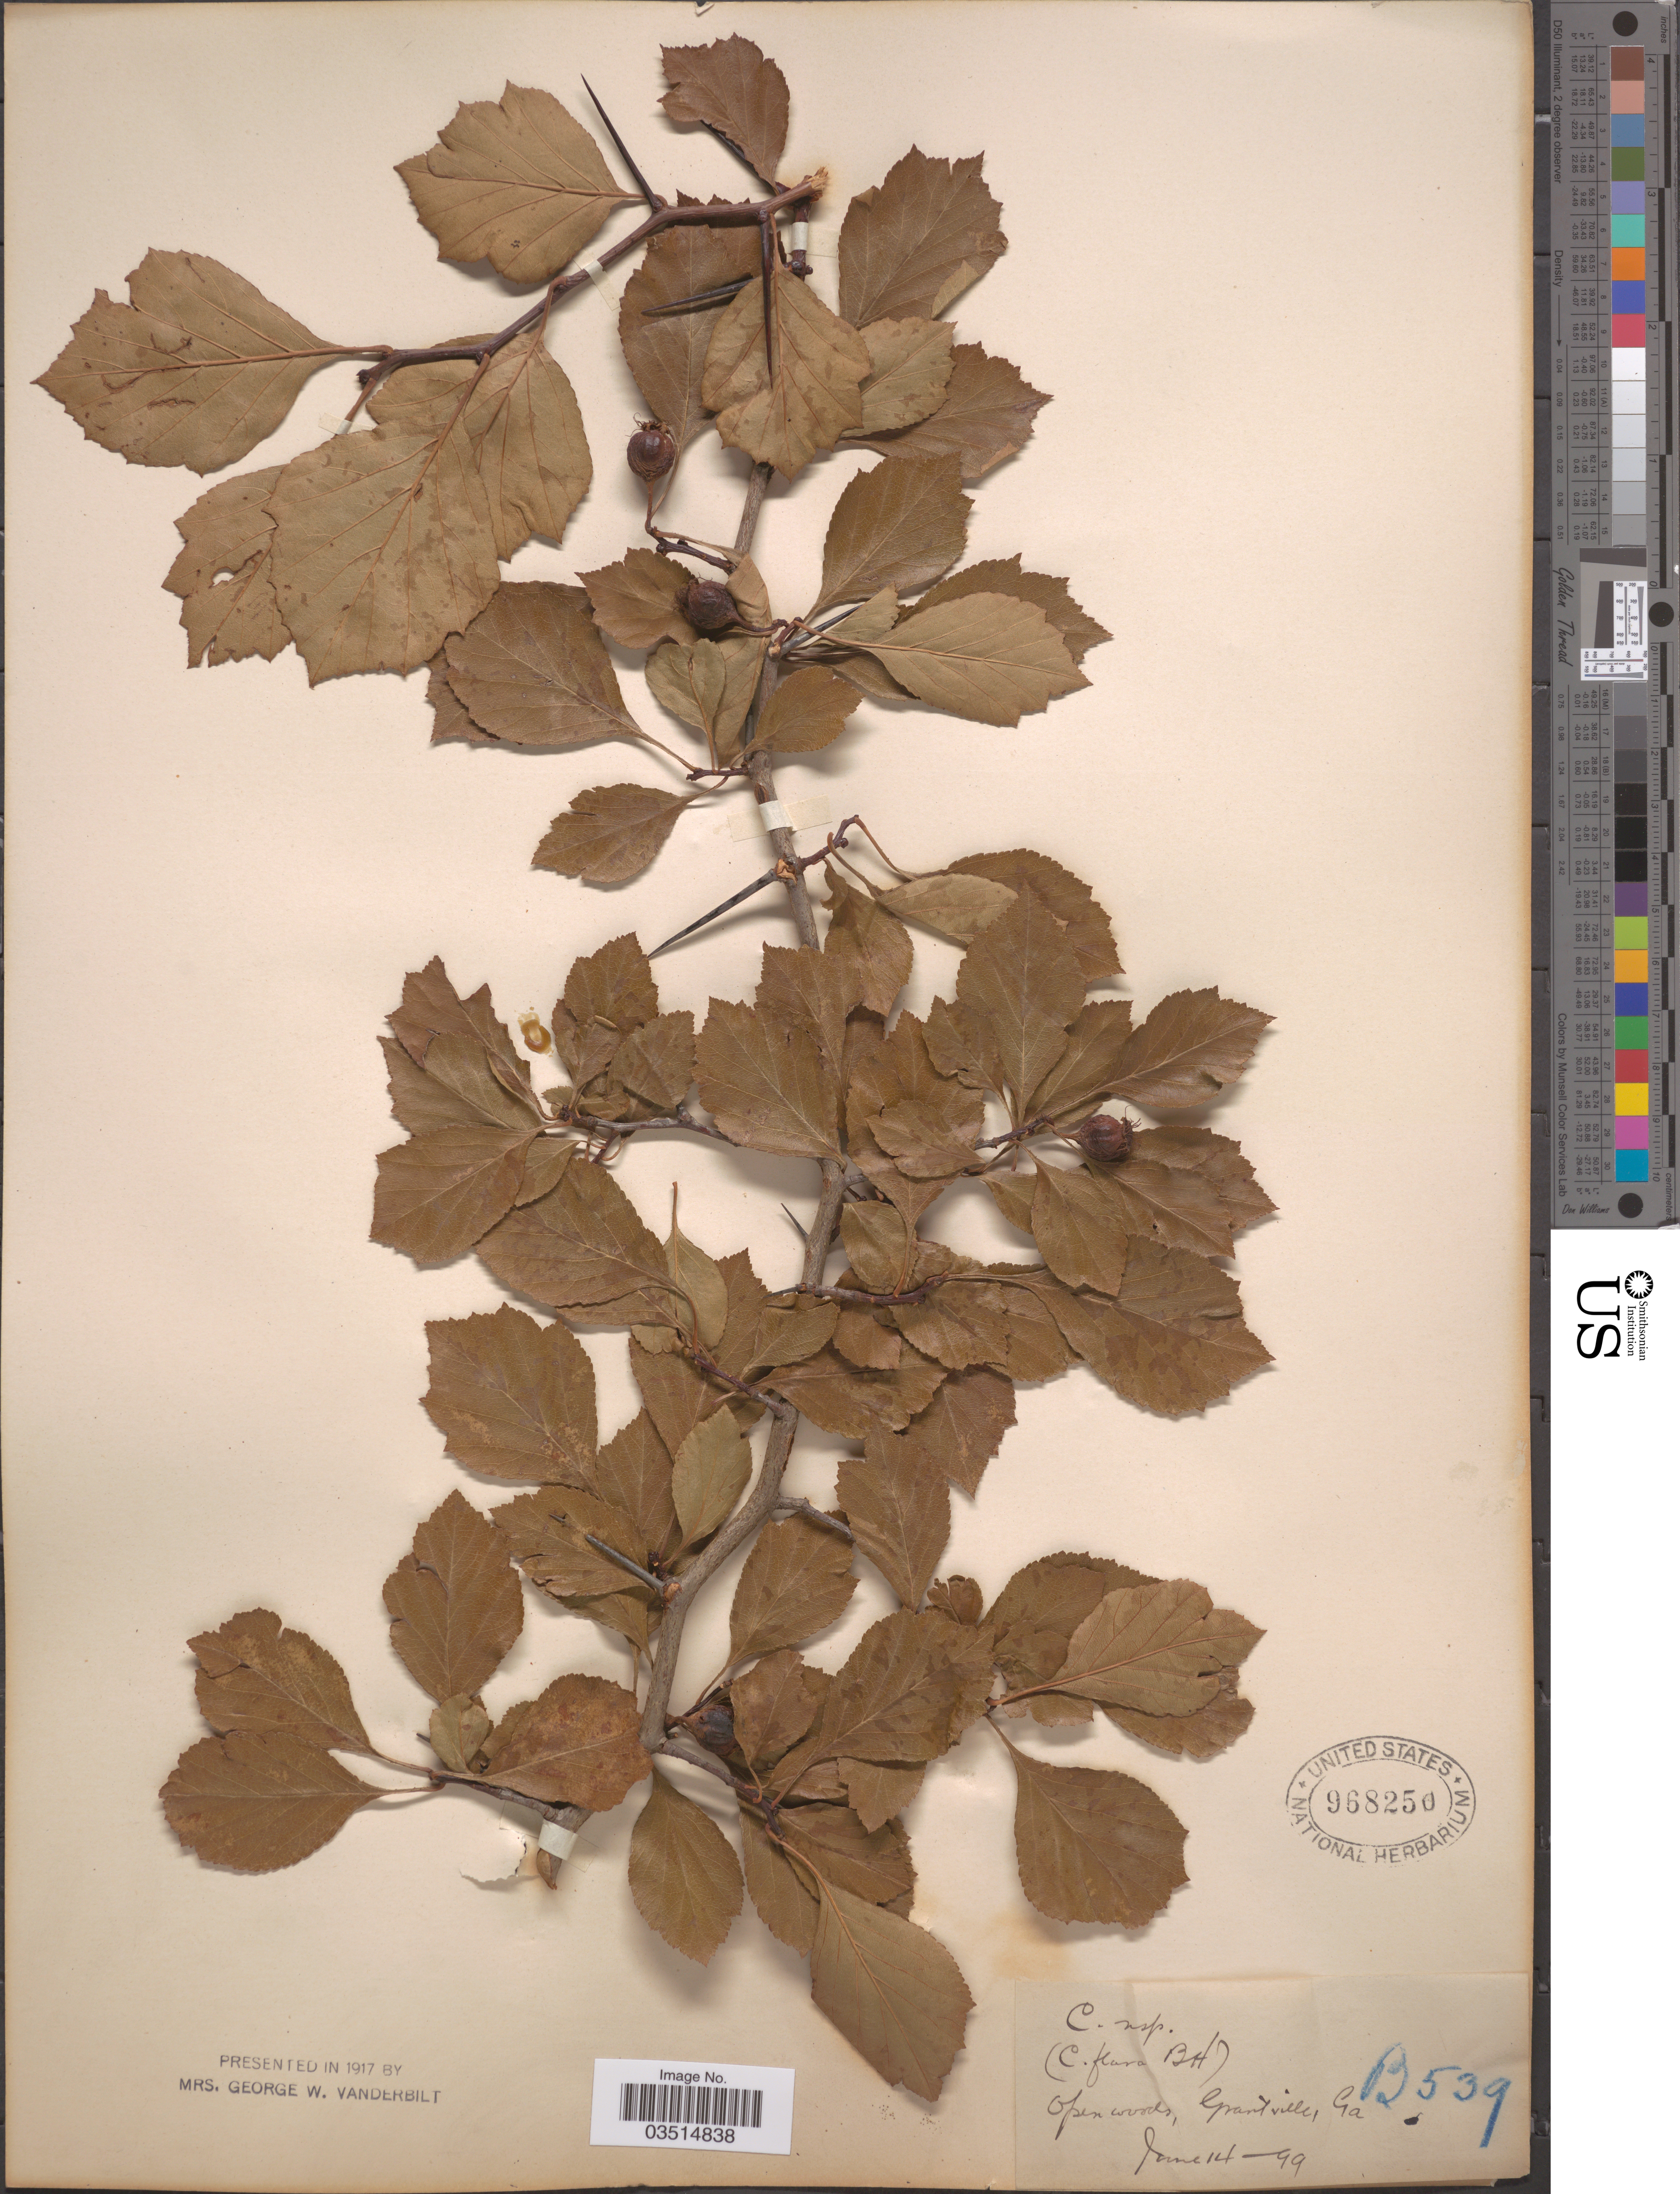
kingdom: Plantae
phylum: Tracheophyta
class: Magnoliopsida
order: Rosales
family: Rosaceae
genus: Crataegus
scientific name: Crataegus flava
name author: Aiton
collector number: B539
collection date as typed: Transcribed d/m/y: 14/6/99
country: United States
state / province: Georgia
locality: Grantville.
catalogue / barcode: US 968250